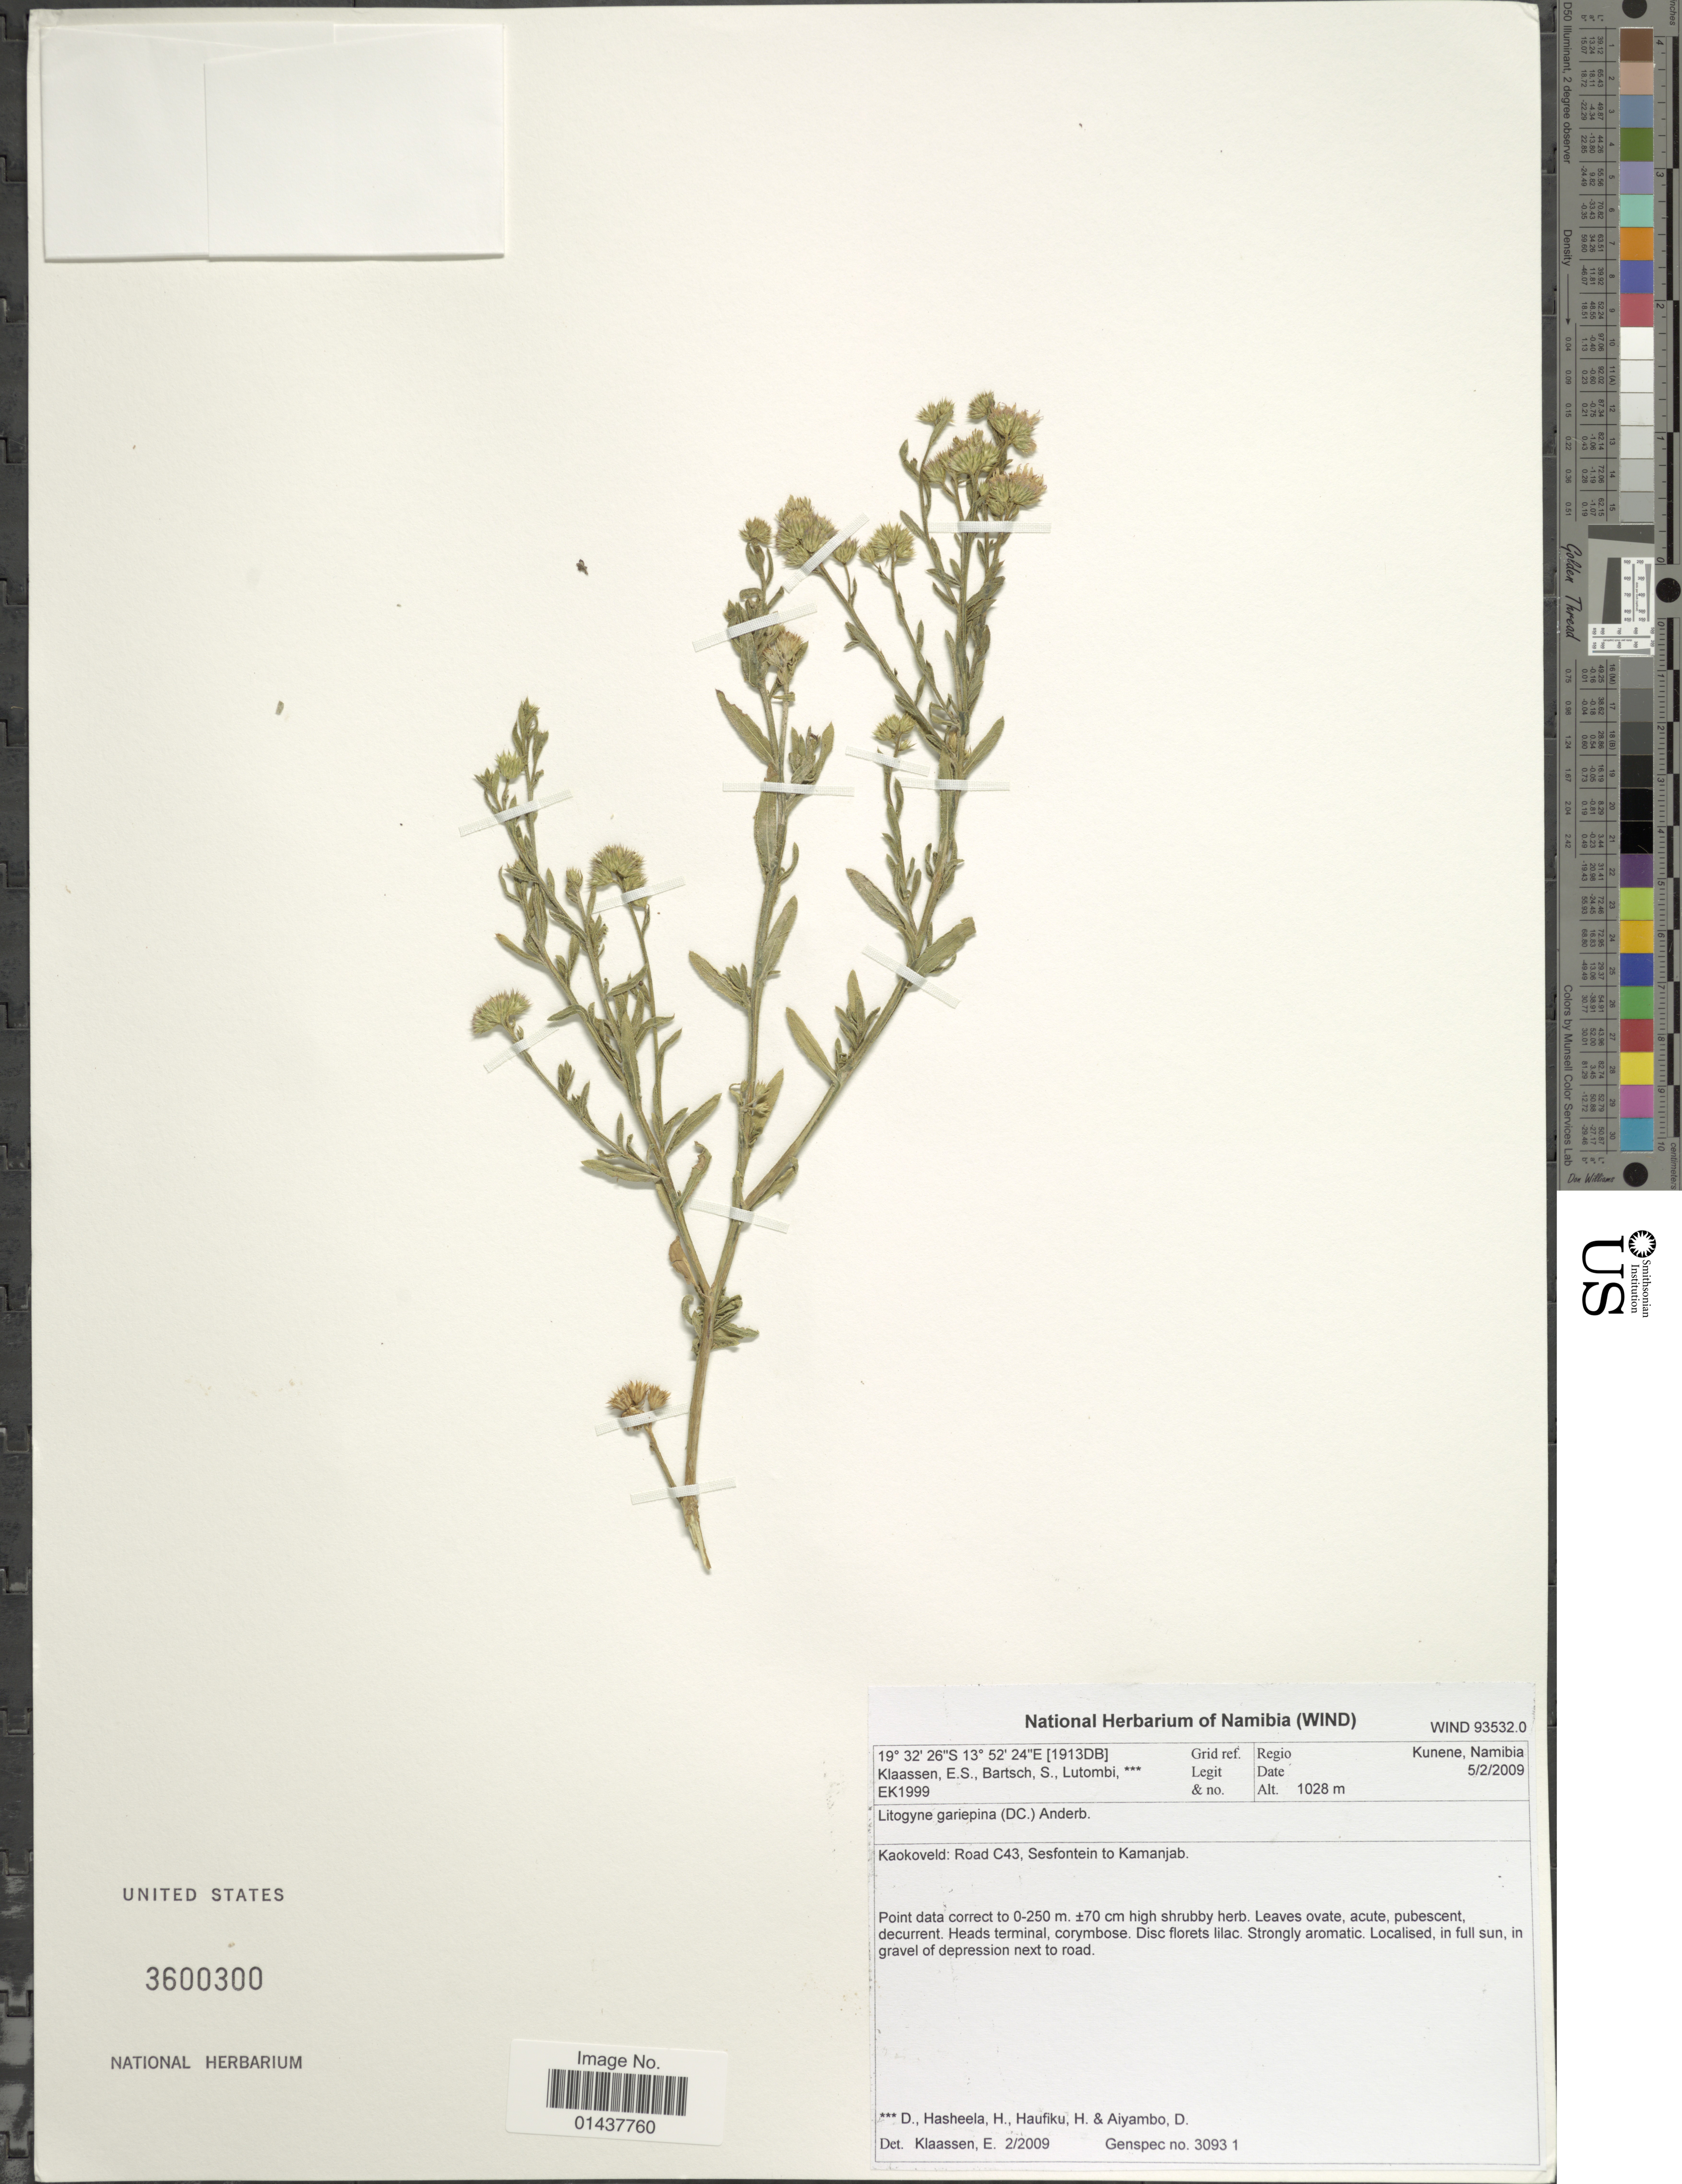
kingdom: Plantae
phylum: Tracheophyta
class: Magnoliopsida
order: Asterales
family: Asteraceae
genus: Litogyne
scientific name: Litogyne gariepina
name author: (DC.) Anderb.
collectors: E. S. Klaassen, S. Bartsch & Lutombi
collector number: EK1999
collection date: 2009-02-05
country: Namibia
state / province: Kunene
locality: Kaokoveld: Road C43, Sesfontein to Kamanjab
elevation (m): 1028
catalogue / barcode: US 3600300